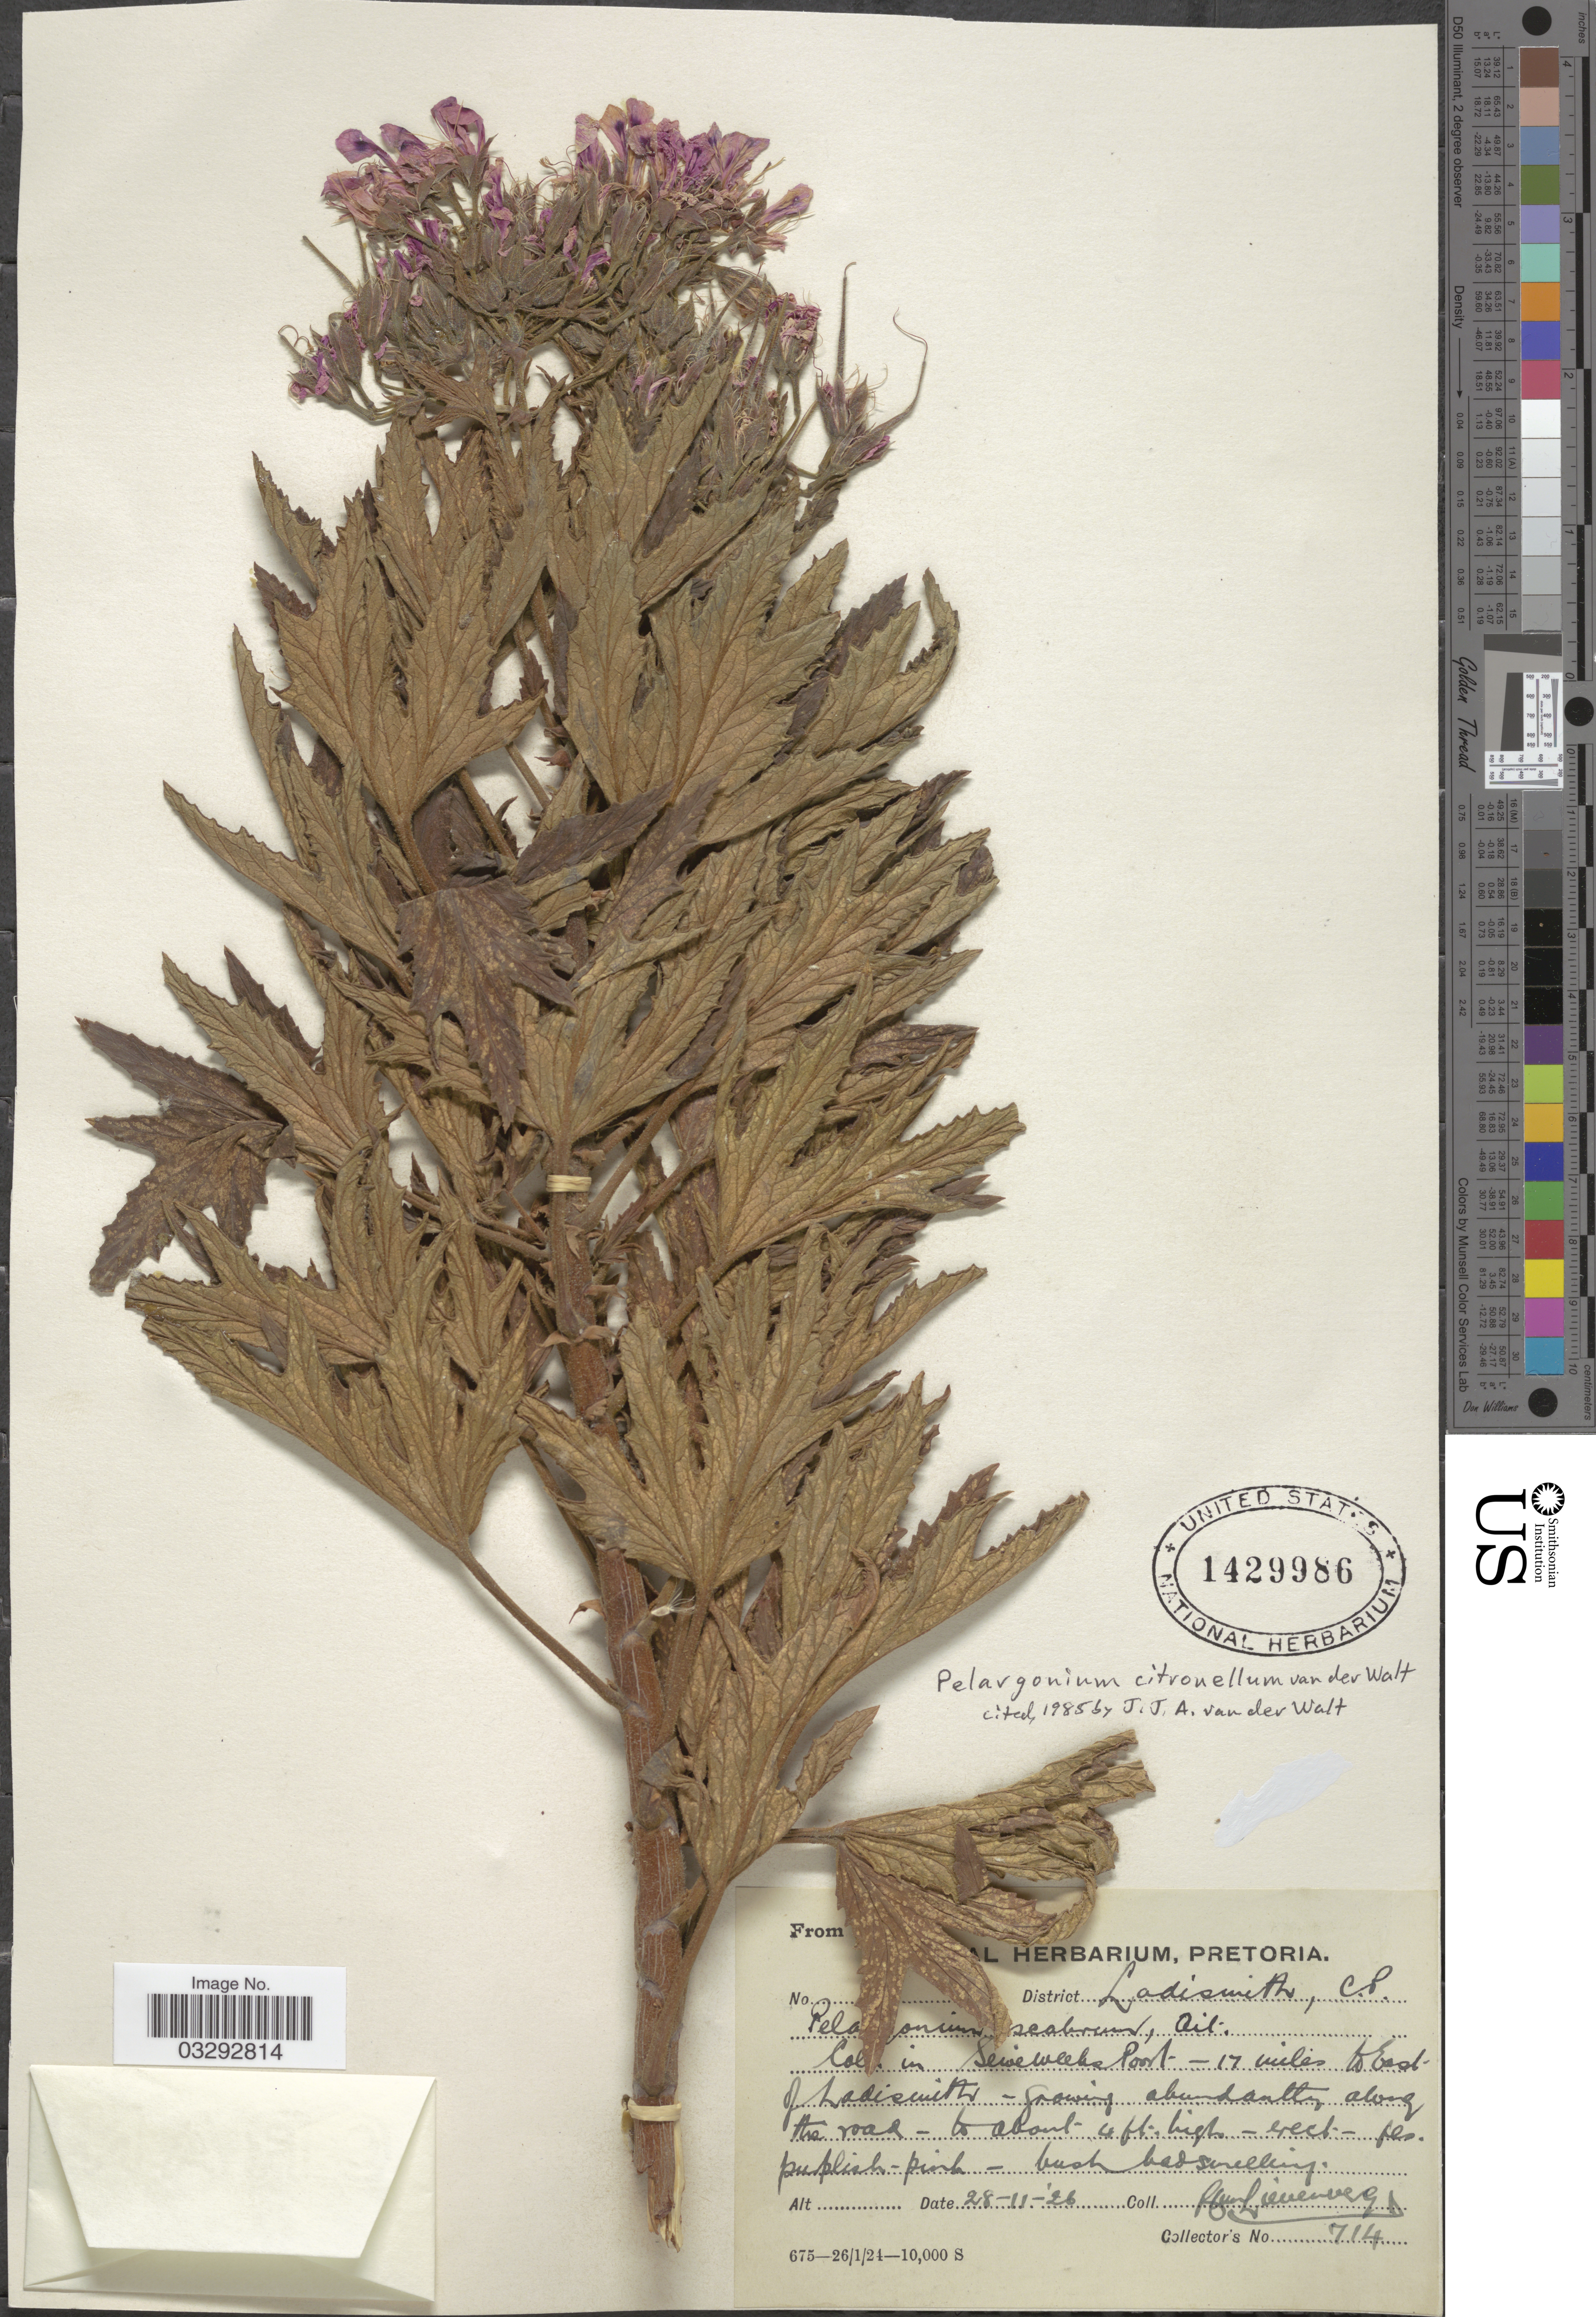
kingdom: Plantae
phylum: Tracheophyta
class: Magnoliopsida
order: Geraniales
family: Geraniaceae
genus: Pelargonium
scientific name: Pelargonium citronellum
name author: J.J.A. Van der Walt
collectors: -. Liebenberg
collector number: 714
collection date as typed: Transcribed d/m/y: 28/11/26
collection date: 1926-11-28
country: South Africa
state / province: Western Cape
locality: District Ladismith, in Sewweeks Poort - 17 miles to East of Ladismith.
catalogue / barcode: US 1429986